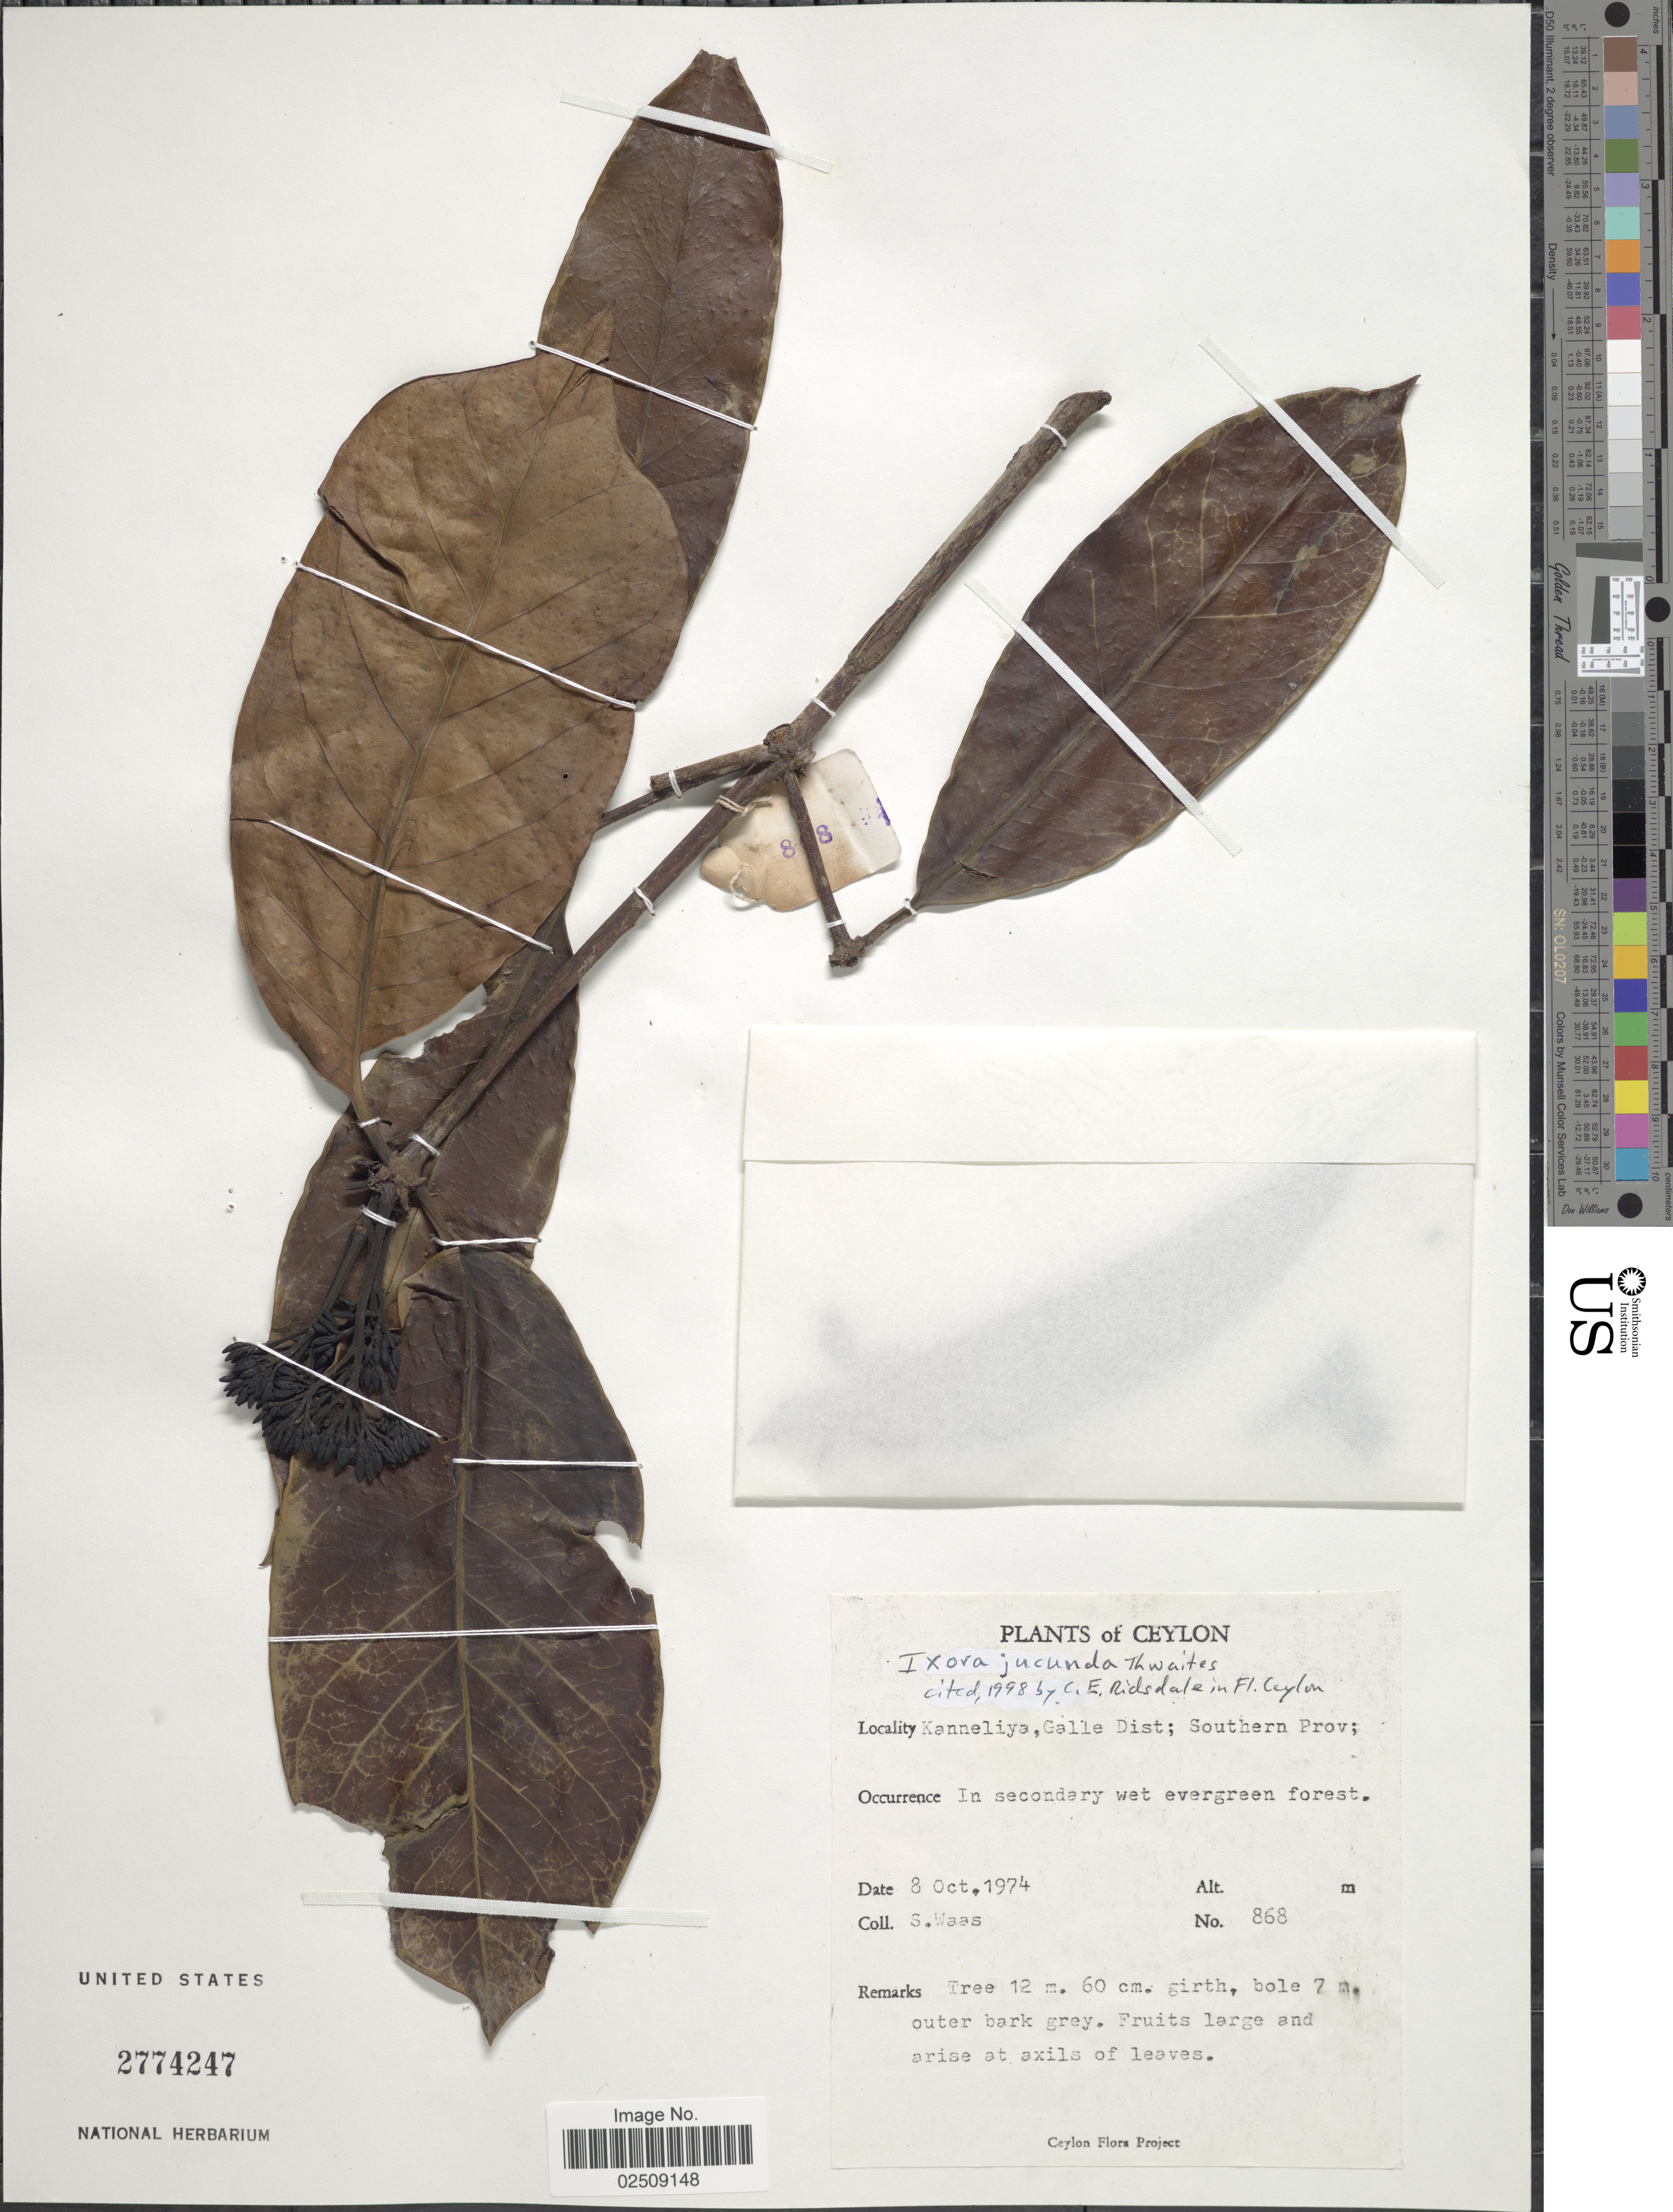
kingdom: Plantae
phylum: Tracheophyta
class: Magnoliopsida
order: Gentianales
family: Rubiaceae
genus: Ixora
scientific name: Ixora jucunda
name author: Thwaites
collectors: S. Waas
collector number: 868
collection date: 1974-10-08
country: Sri Lanka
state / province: Southern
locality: Ceylon. Kanneliya, Galle Dist; Southern Prov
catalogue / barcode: US 2774247